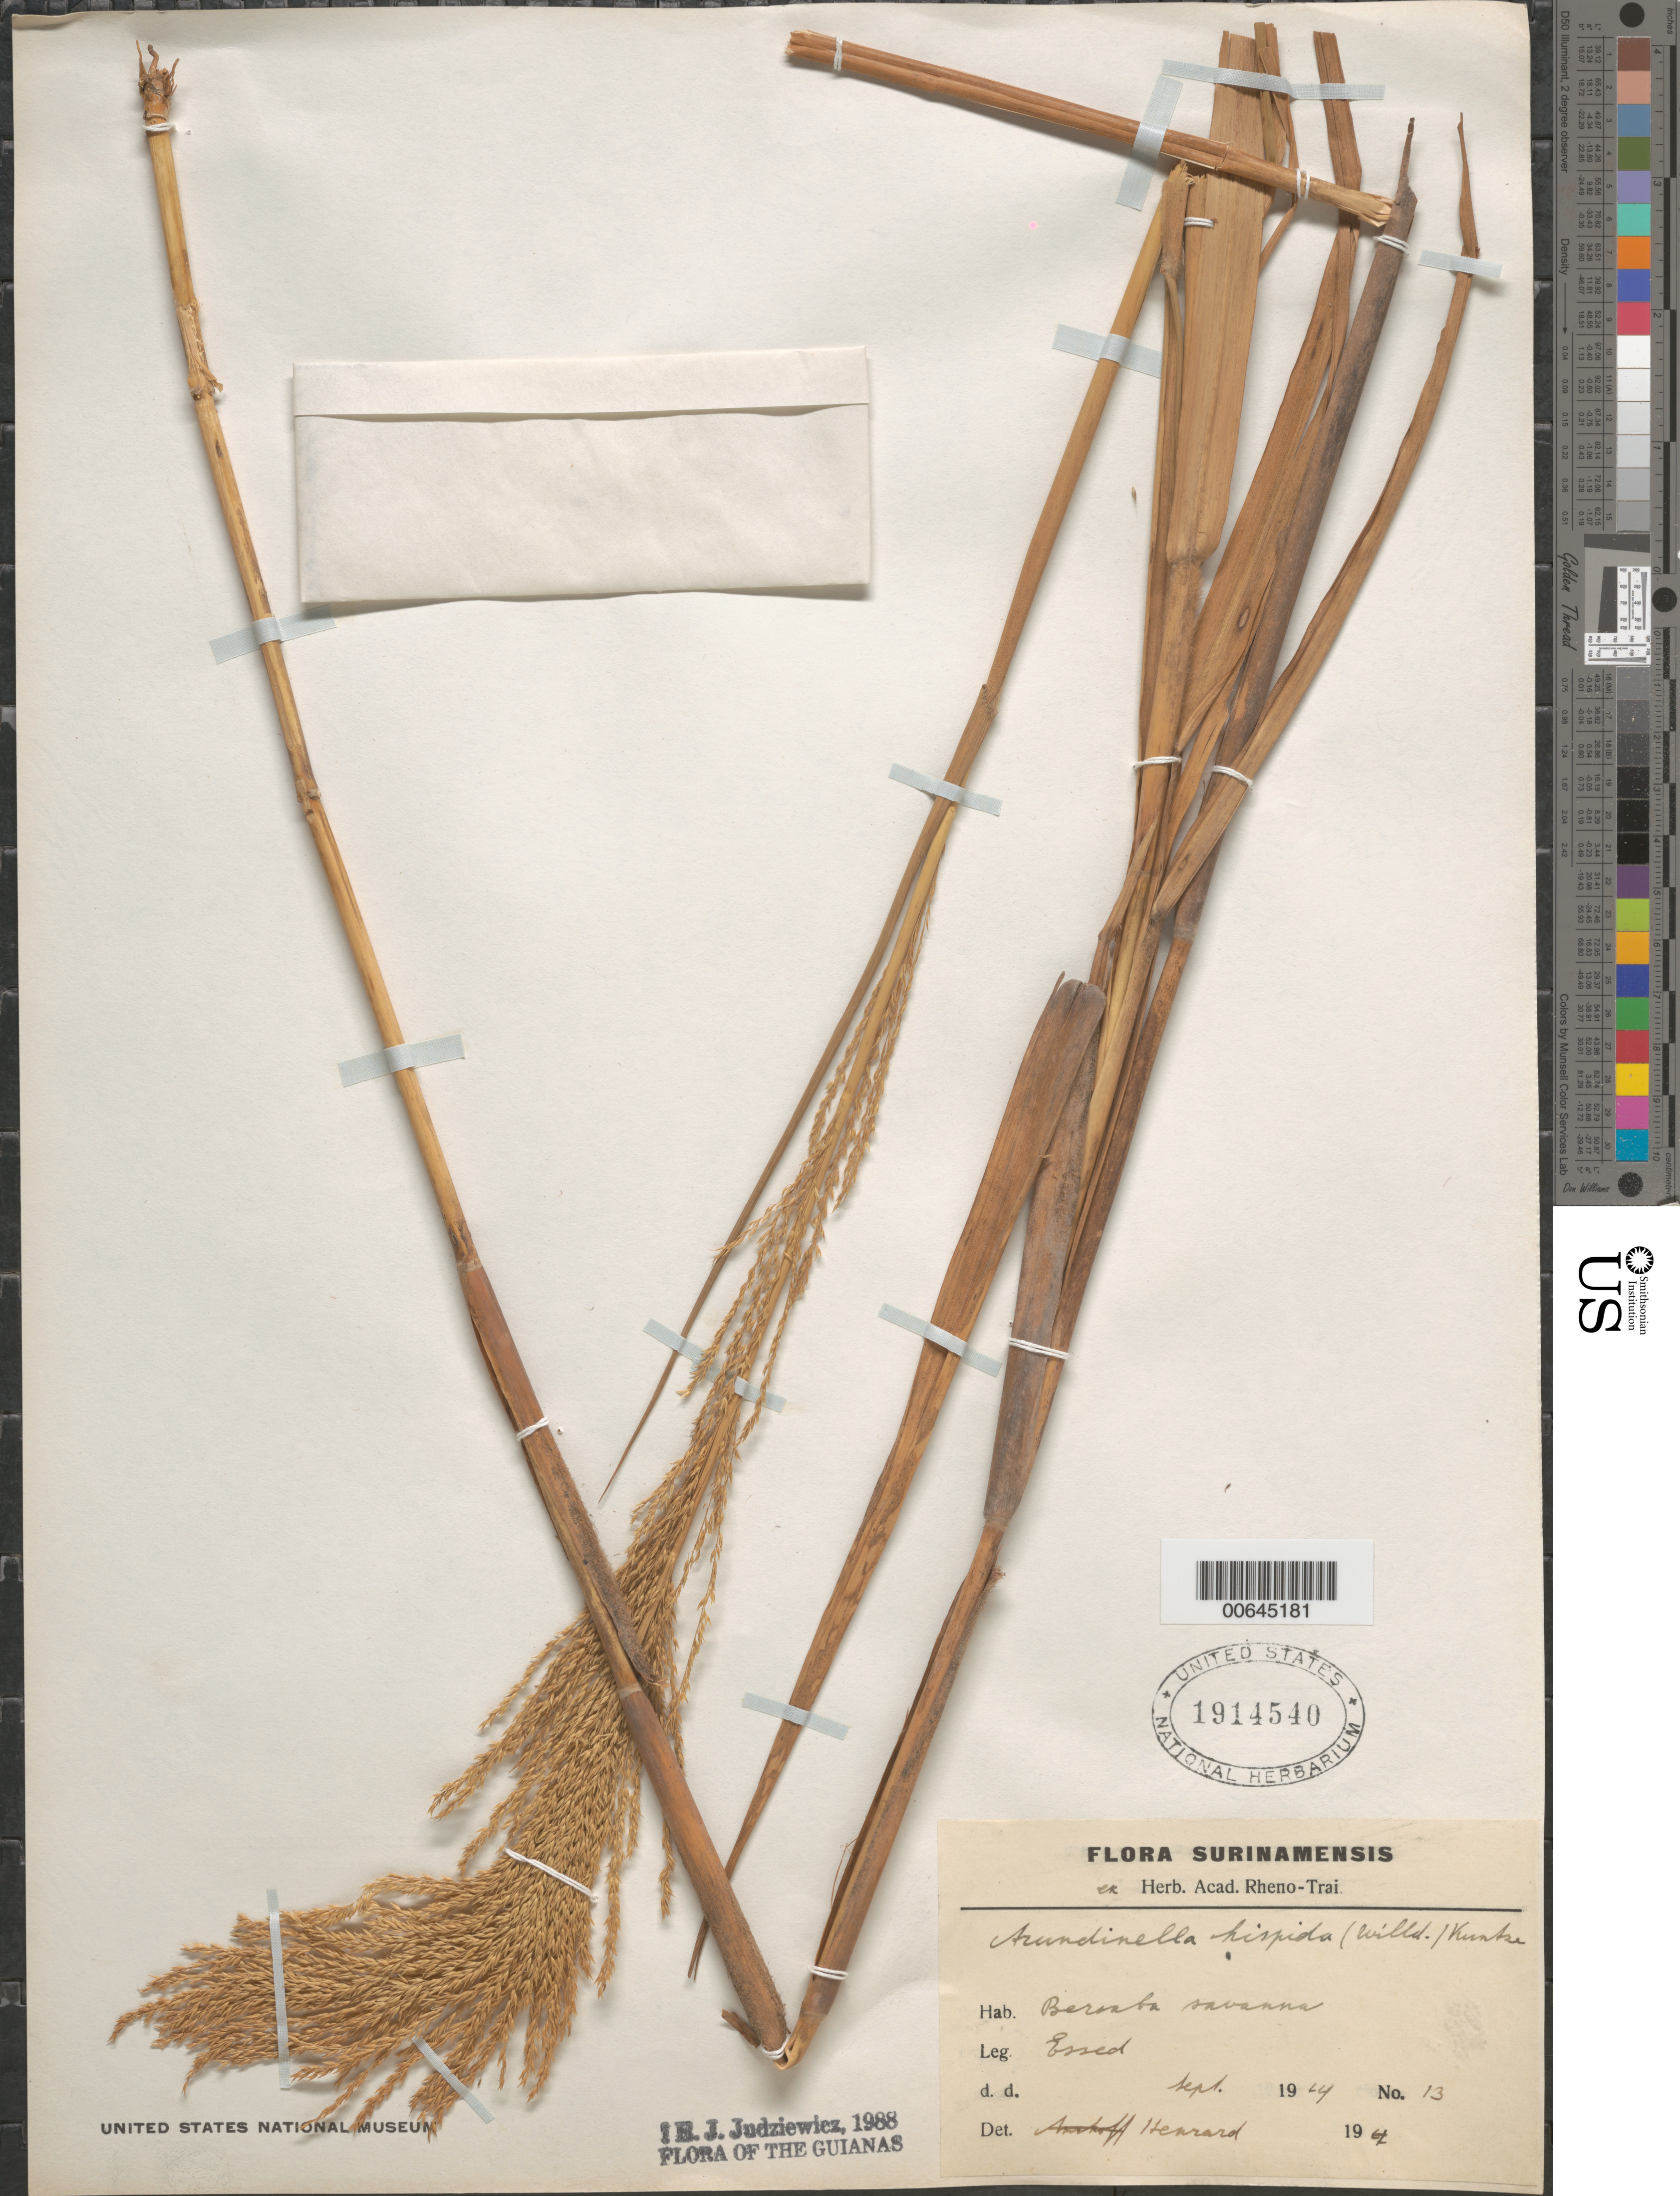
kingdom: Plantae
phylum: Tracheophyta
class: Liliopsida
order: Poales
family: Poaceae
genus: Arundinella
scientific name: Arundinella hispida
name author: (Humb. & Bonpl. ex Willd.) Kuntze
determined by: Judziewicz, E. J.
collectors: E. Essed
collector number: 13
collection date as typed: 14-Sep-13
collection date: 1913-09-14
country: Suriname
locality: Beranba Savanna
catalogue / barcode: US 1914540